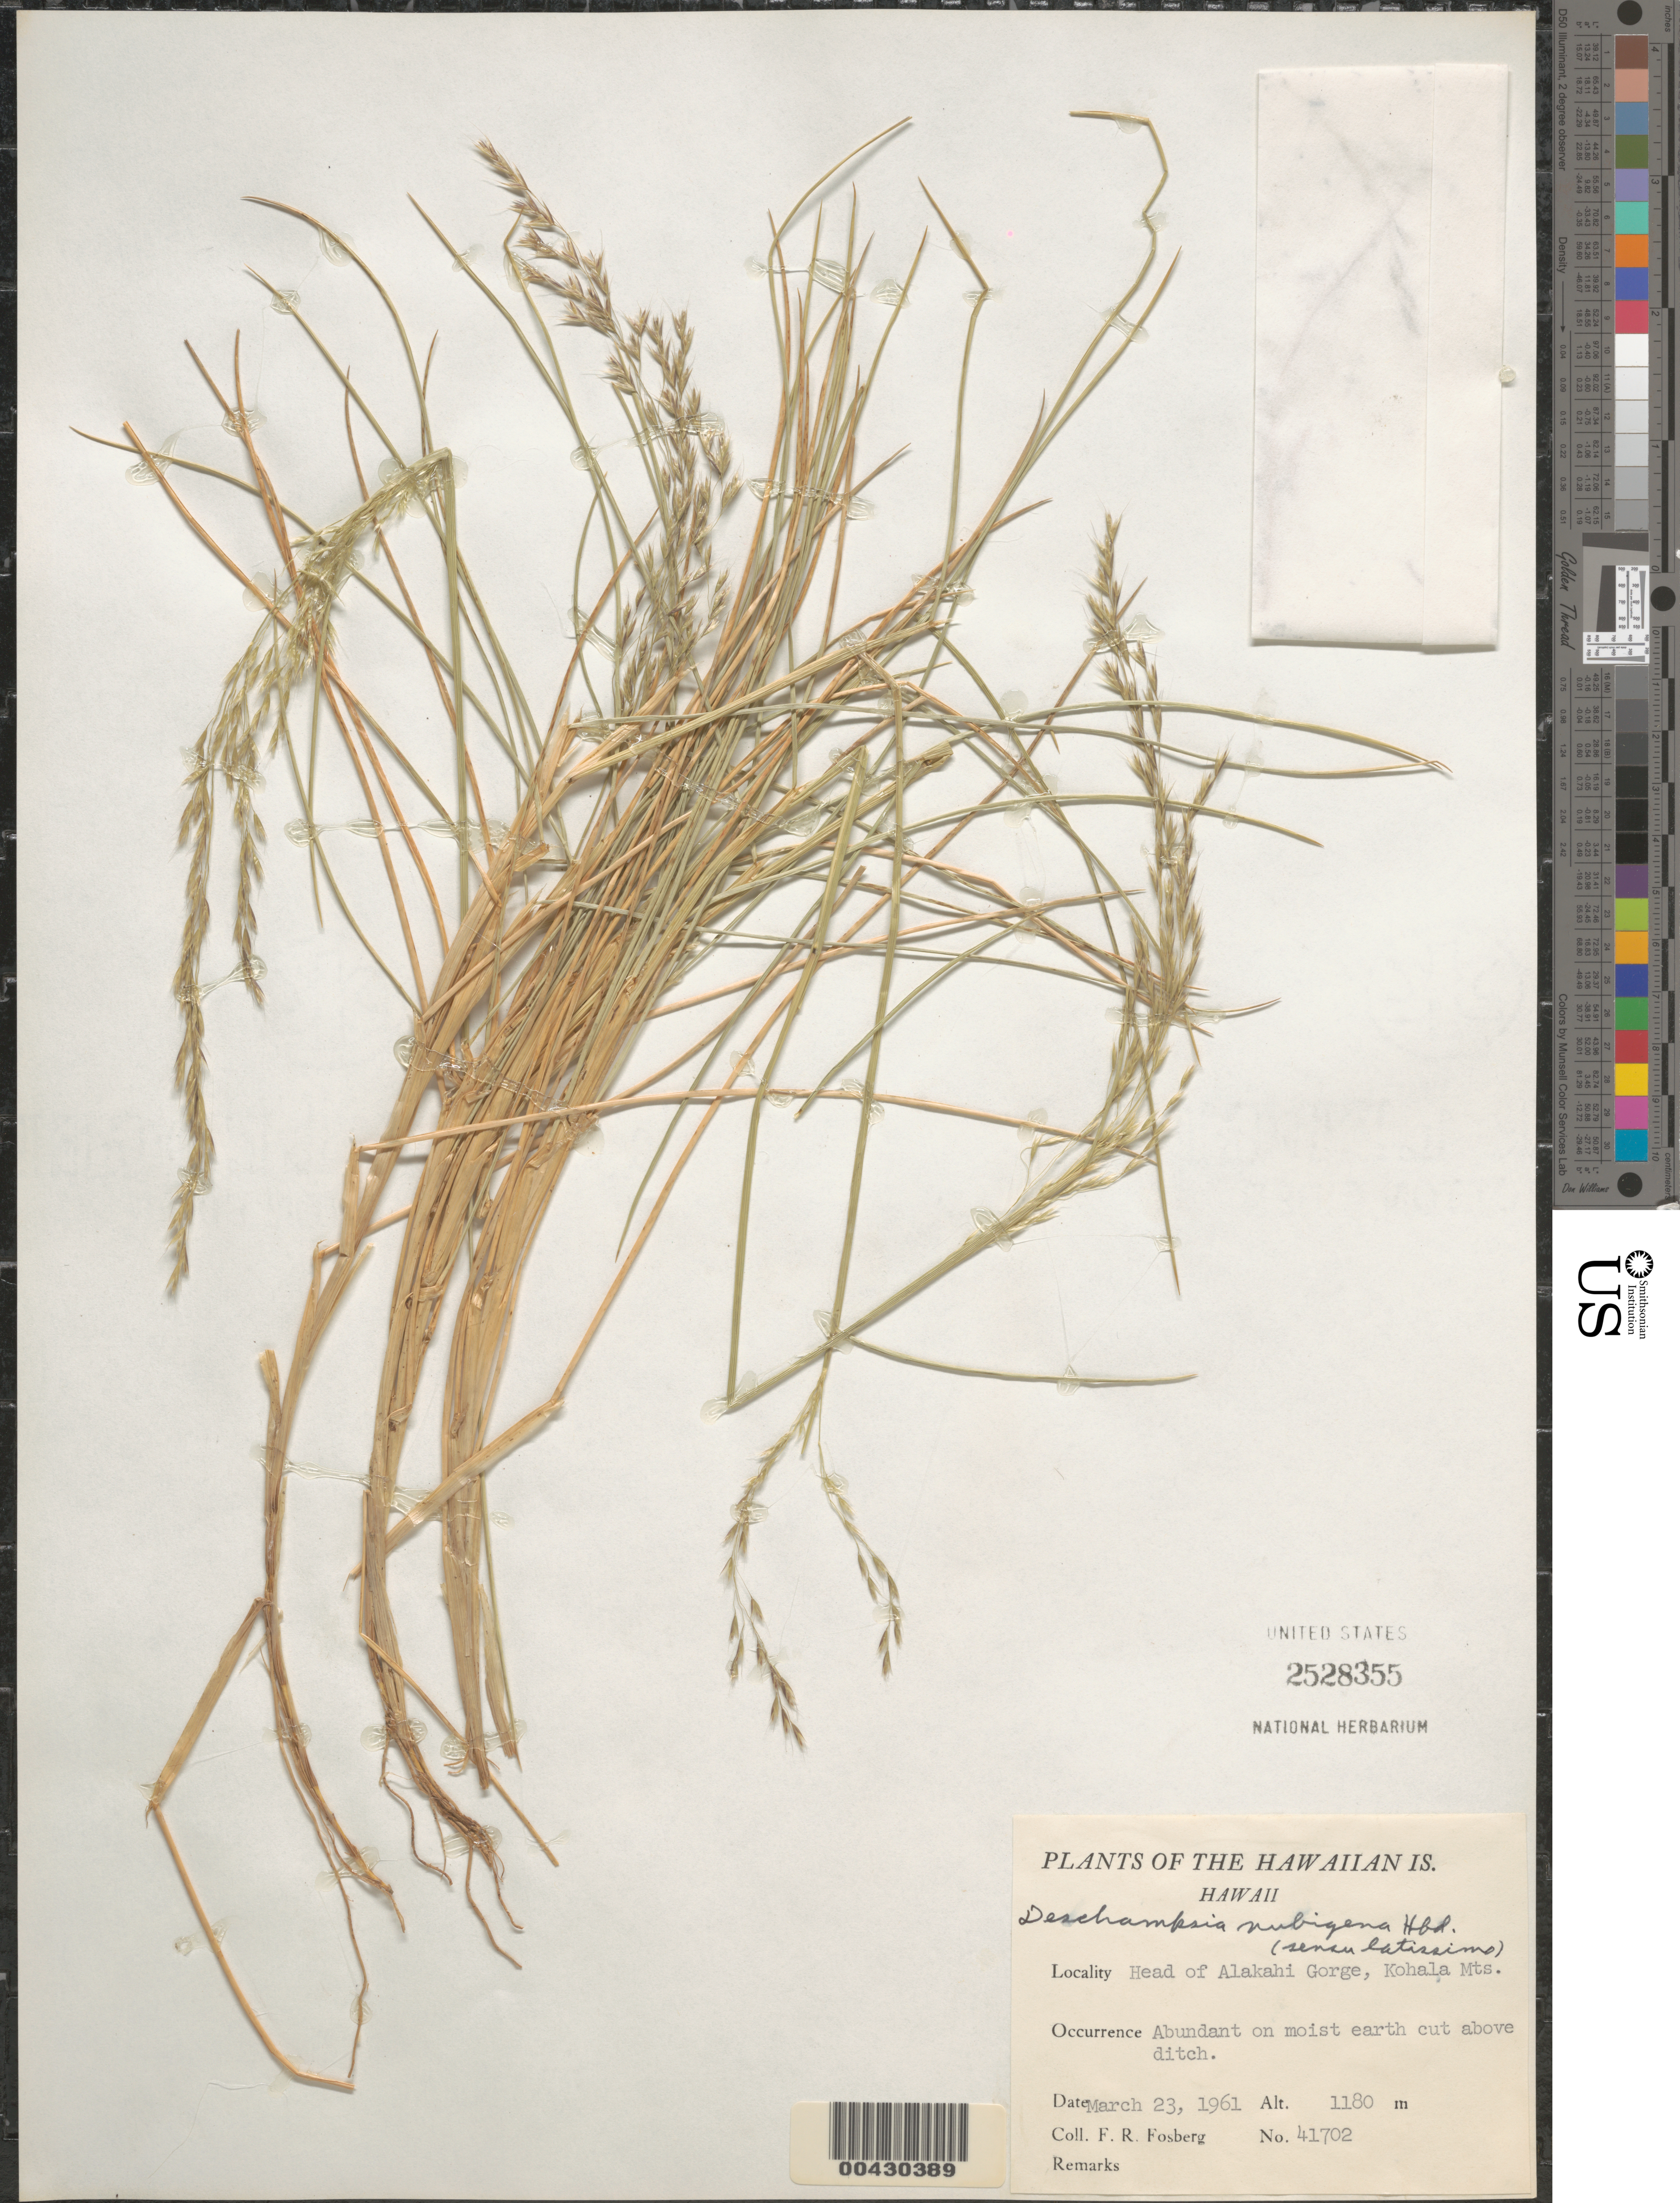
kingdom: Plantae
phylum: Tracheophyta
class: Liliopsida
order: Poales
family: Poaceae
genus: Deschampsia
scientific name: Deschampsia nubigena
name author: Hillebr.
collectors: F. R. Fosberg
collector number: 41702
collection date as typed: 23 Mar 1961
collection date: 1961-03-23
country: United States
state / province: Hawaii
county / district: Hawaii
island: Hawaii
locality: Head of Alakahi Gorge, Kohala Mts.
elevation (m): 1180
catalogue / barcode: US 2528355